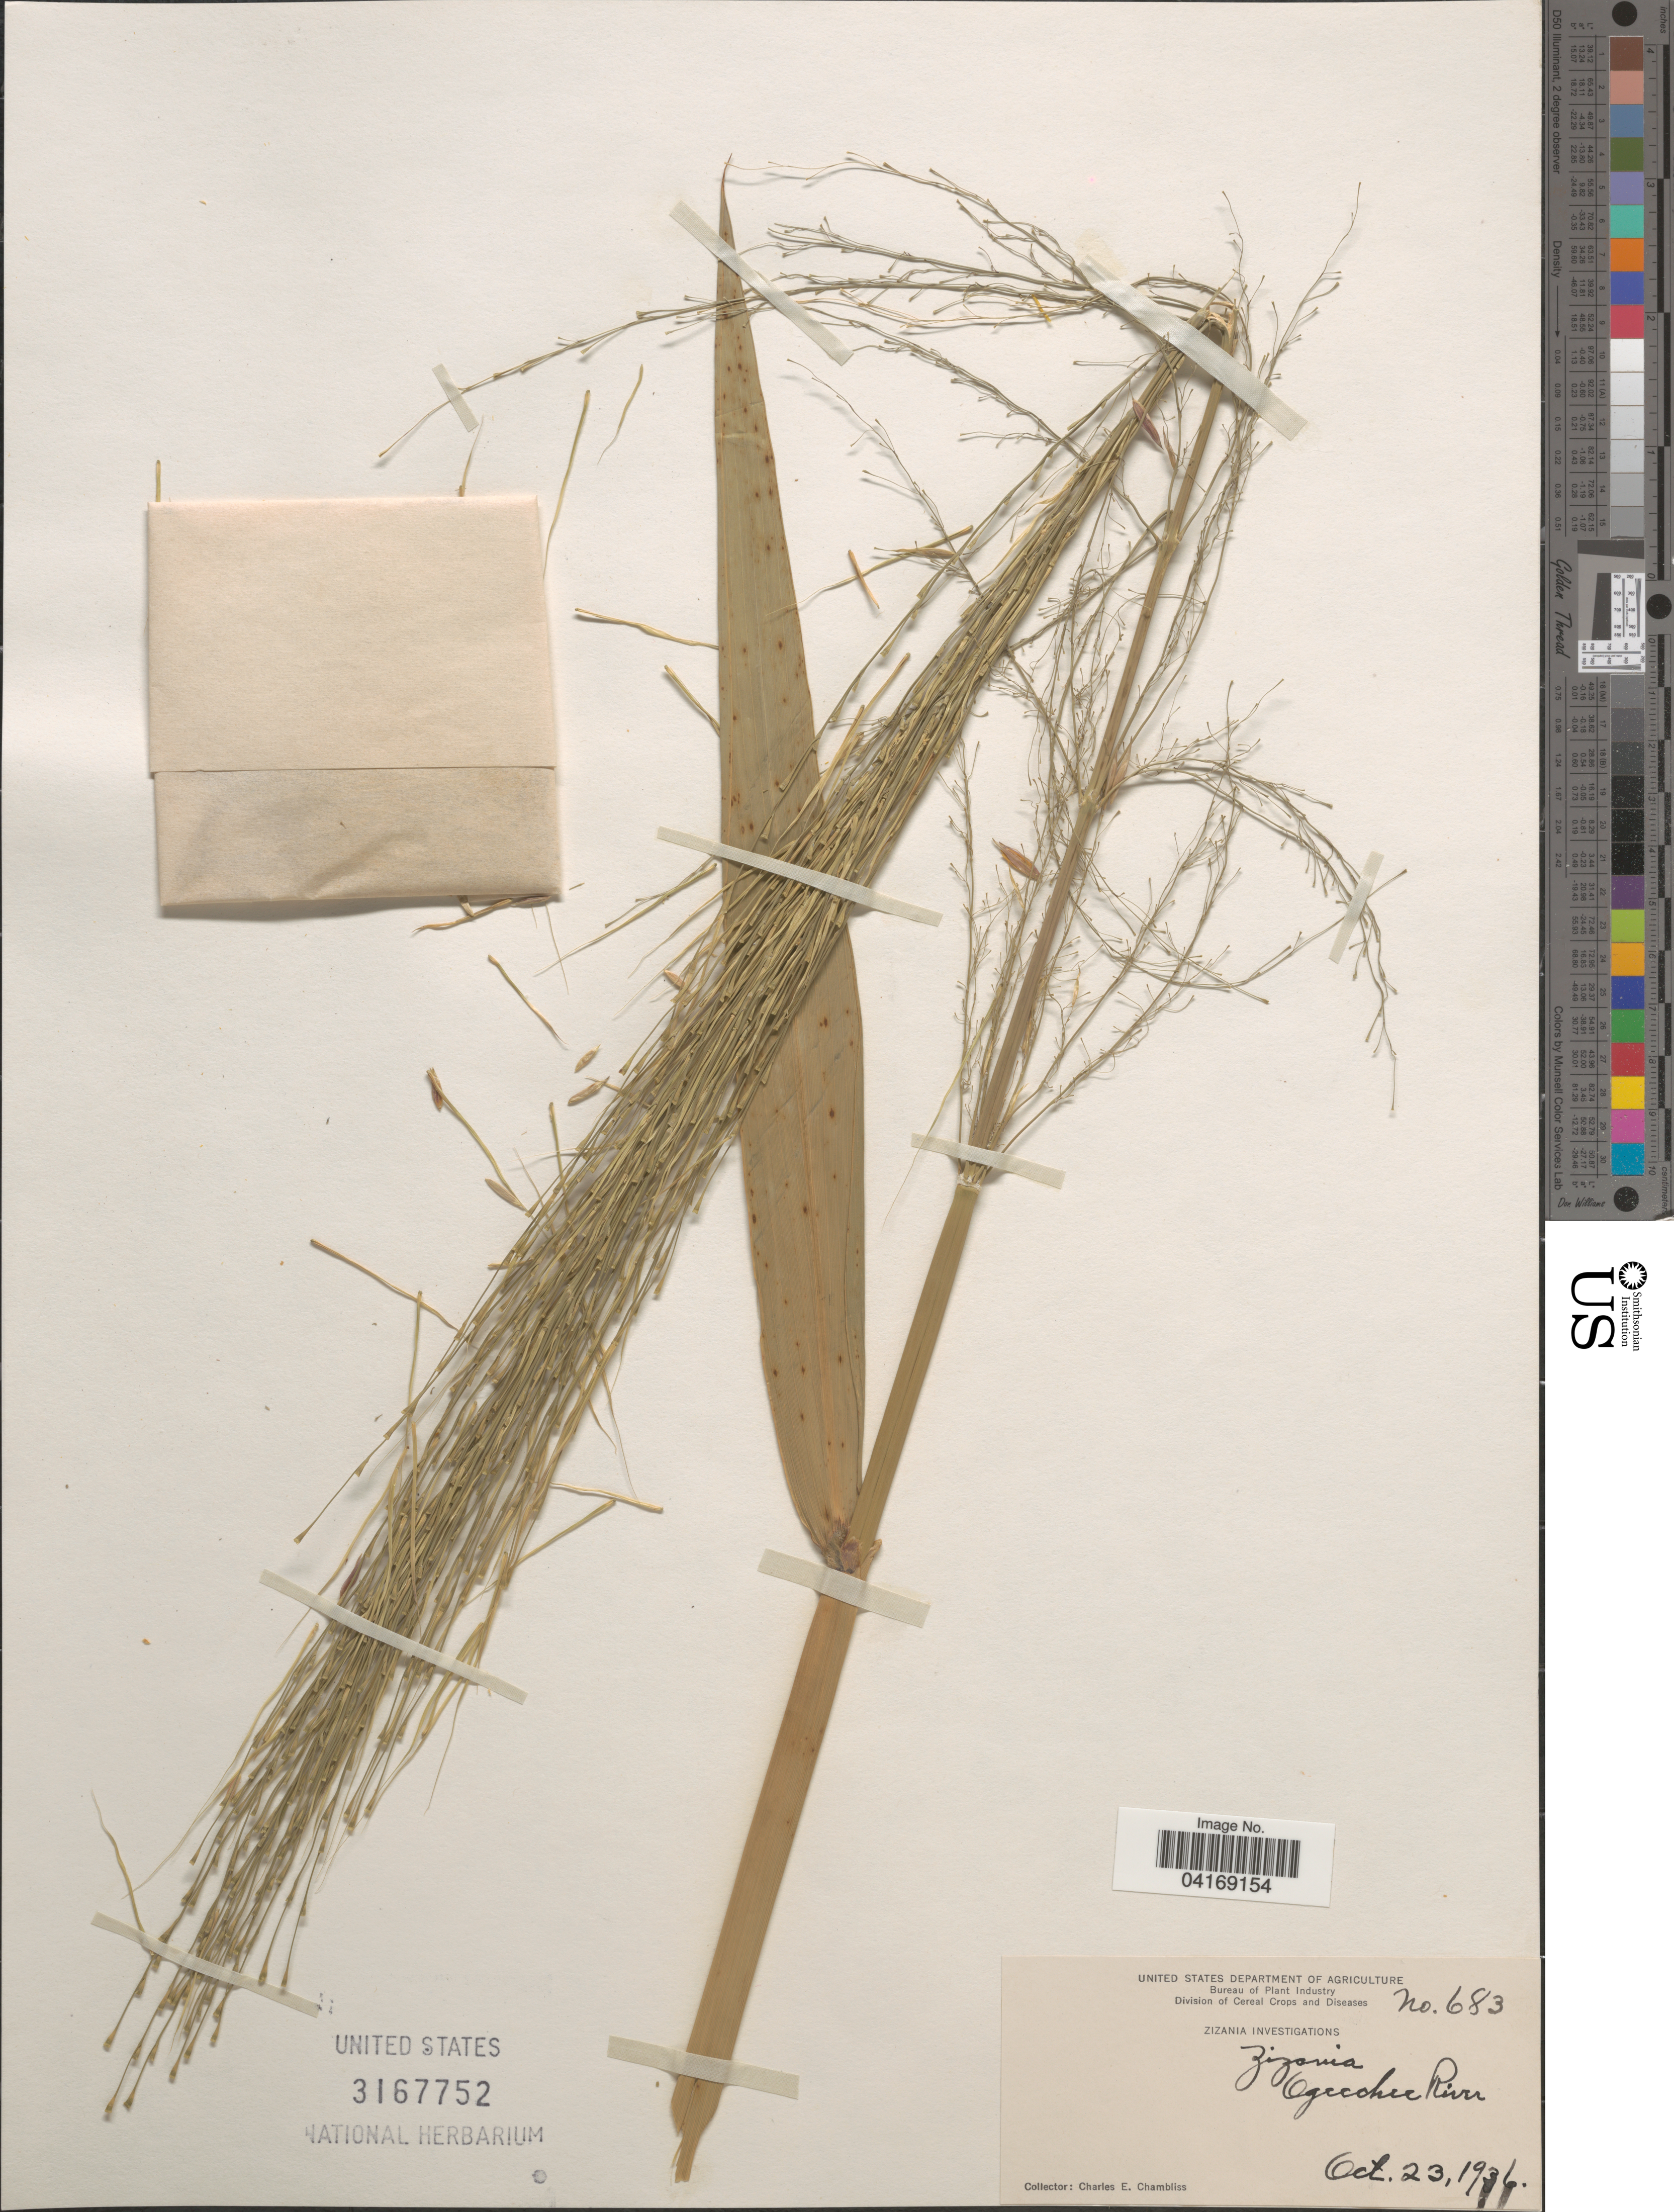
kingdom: Plantae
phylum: Tracheophyta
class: Liliopsida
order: Poales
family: Poaceae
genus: Zizania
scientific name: Zizania sp.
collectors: C. Chambliss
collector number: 683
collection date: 1936-10-23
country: United States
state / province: Georgia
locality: Ogeechee River.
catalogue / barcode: US 3167752